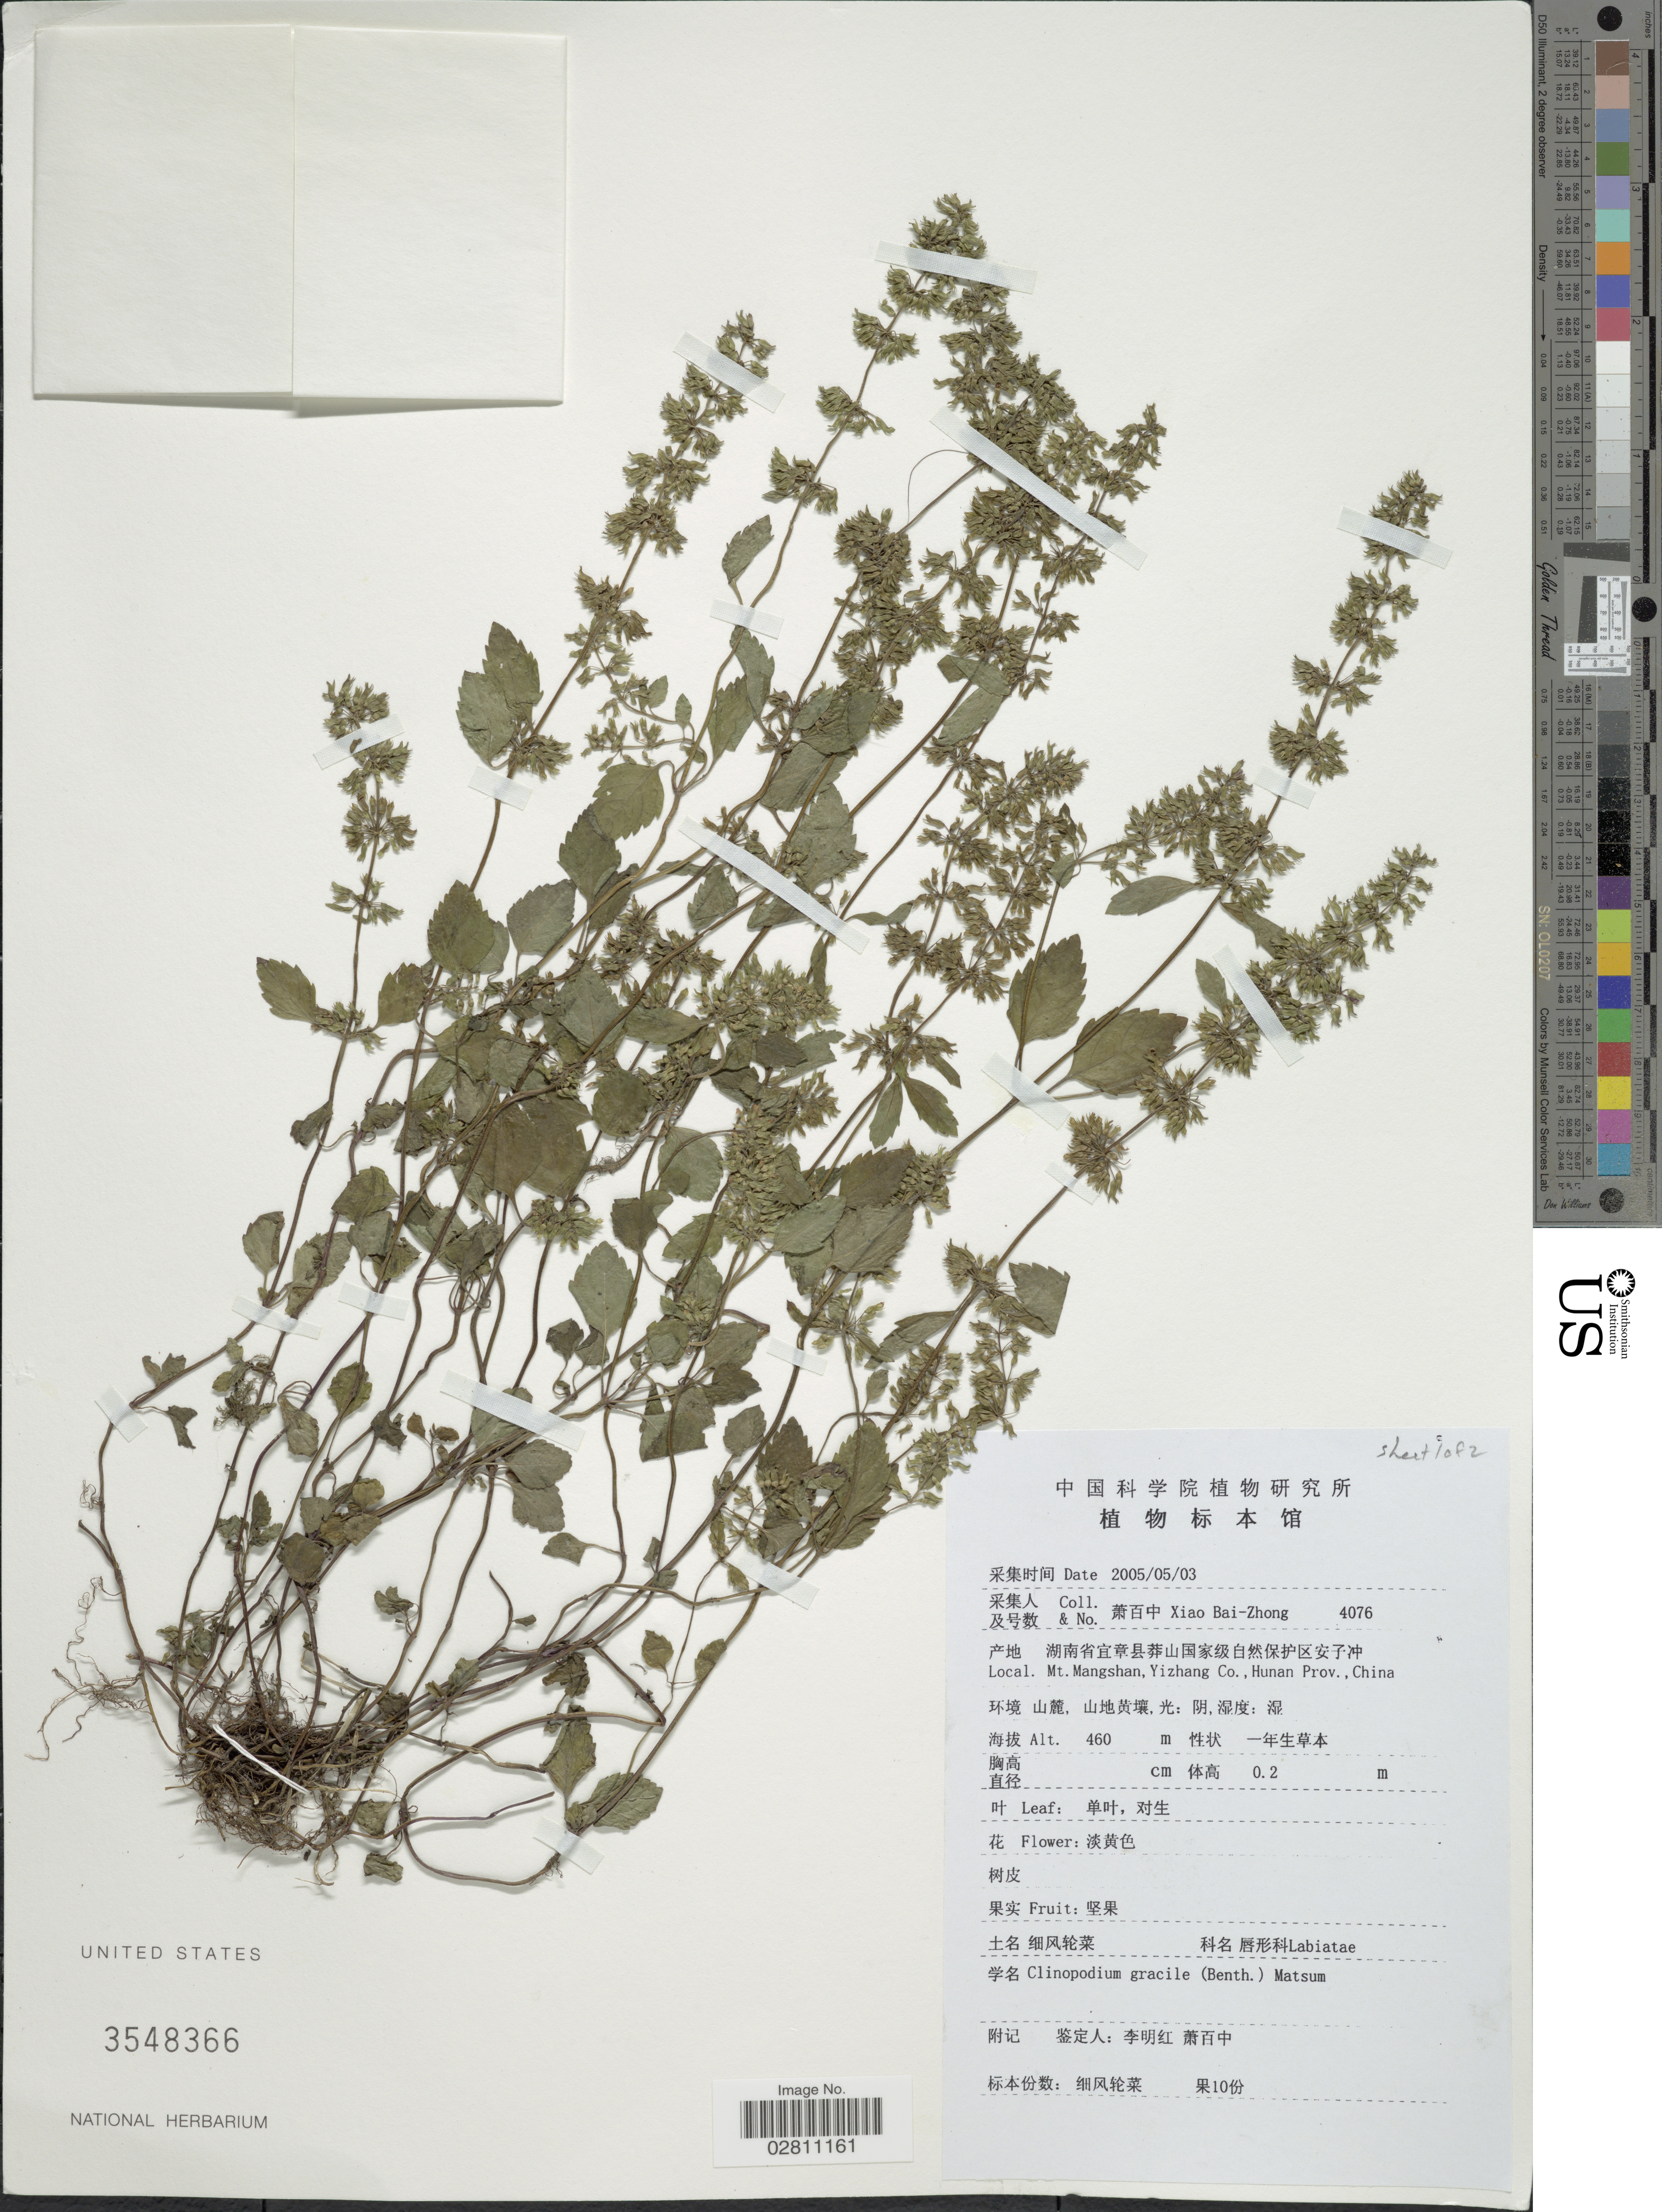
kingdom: Plantae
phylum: Tracheophyta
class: Magnoliopsida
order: Lamiales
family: Lamiaceae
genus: Clinopodium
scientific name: Clinopodium gracile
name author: (Benth.) Kuntze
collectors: B. Z. Xiao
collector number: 4076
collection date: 2005-05-03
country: China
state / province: Hunan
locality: Mt. Mangshan, Yizhang Co., Hunan Prov.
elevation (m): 460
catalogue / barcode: US 3548366